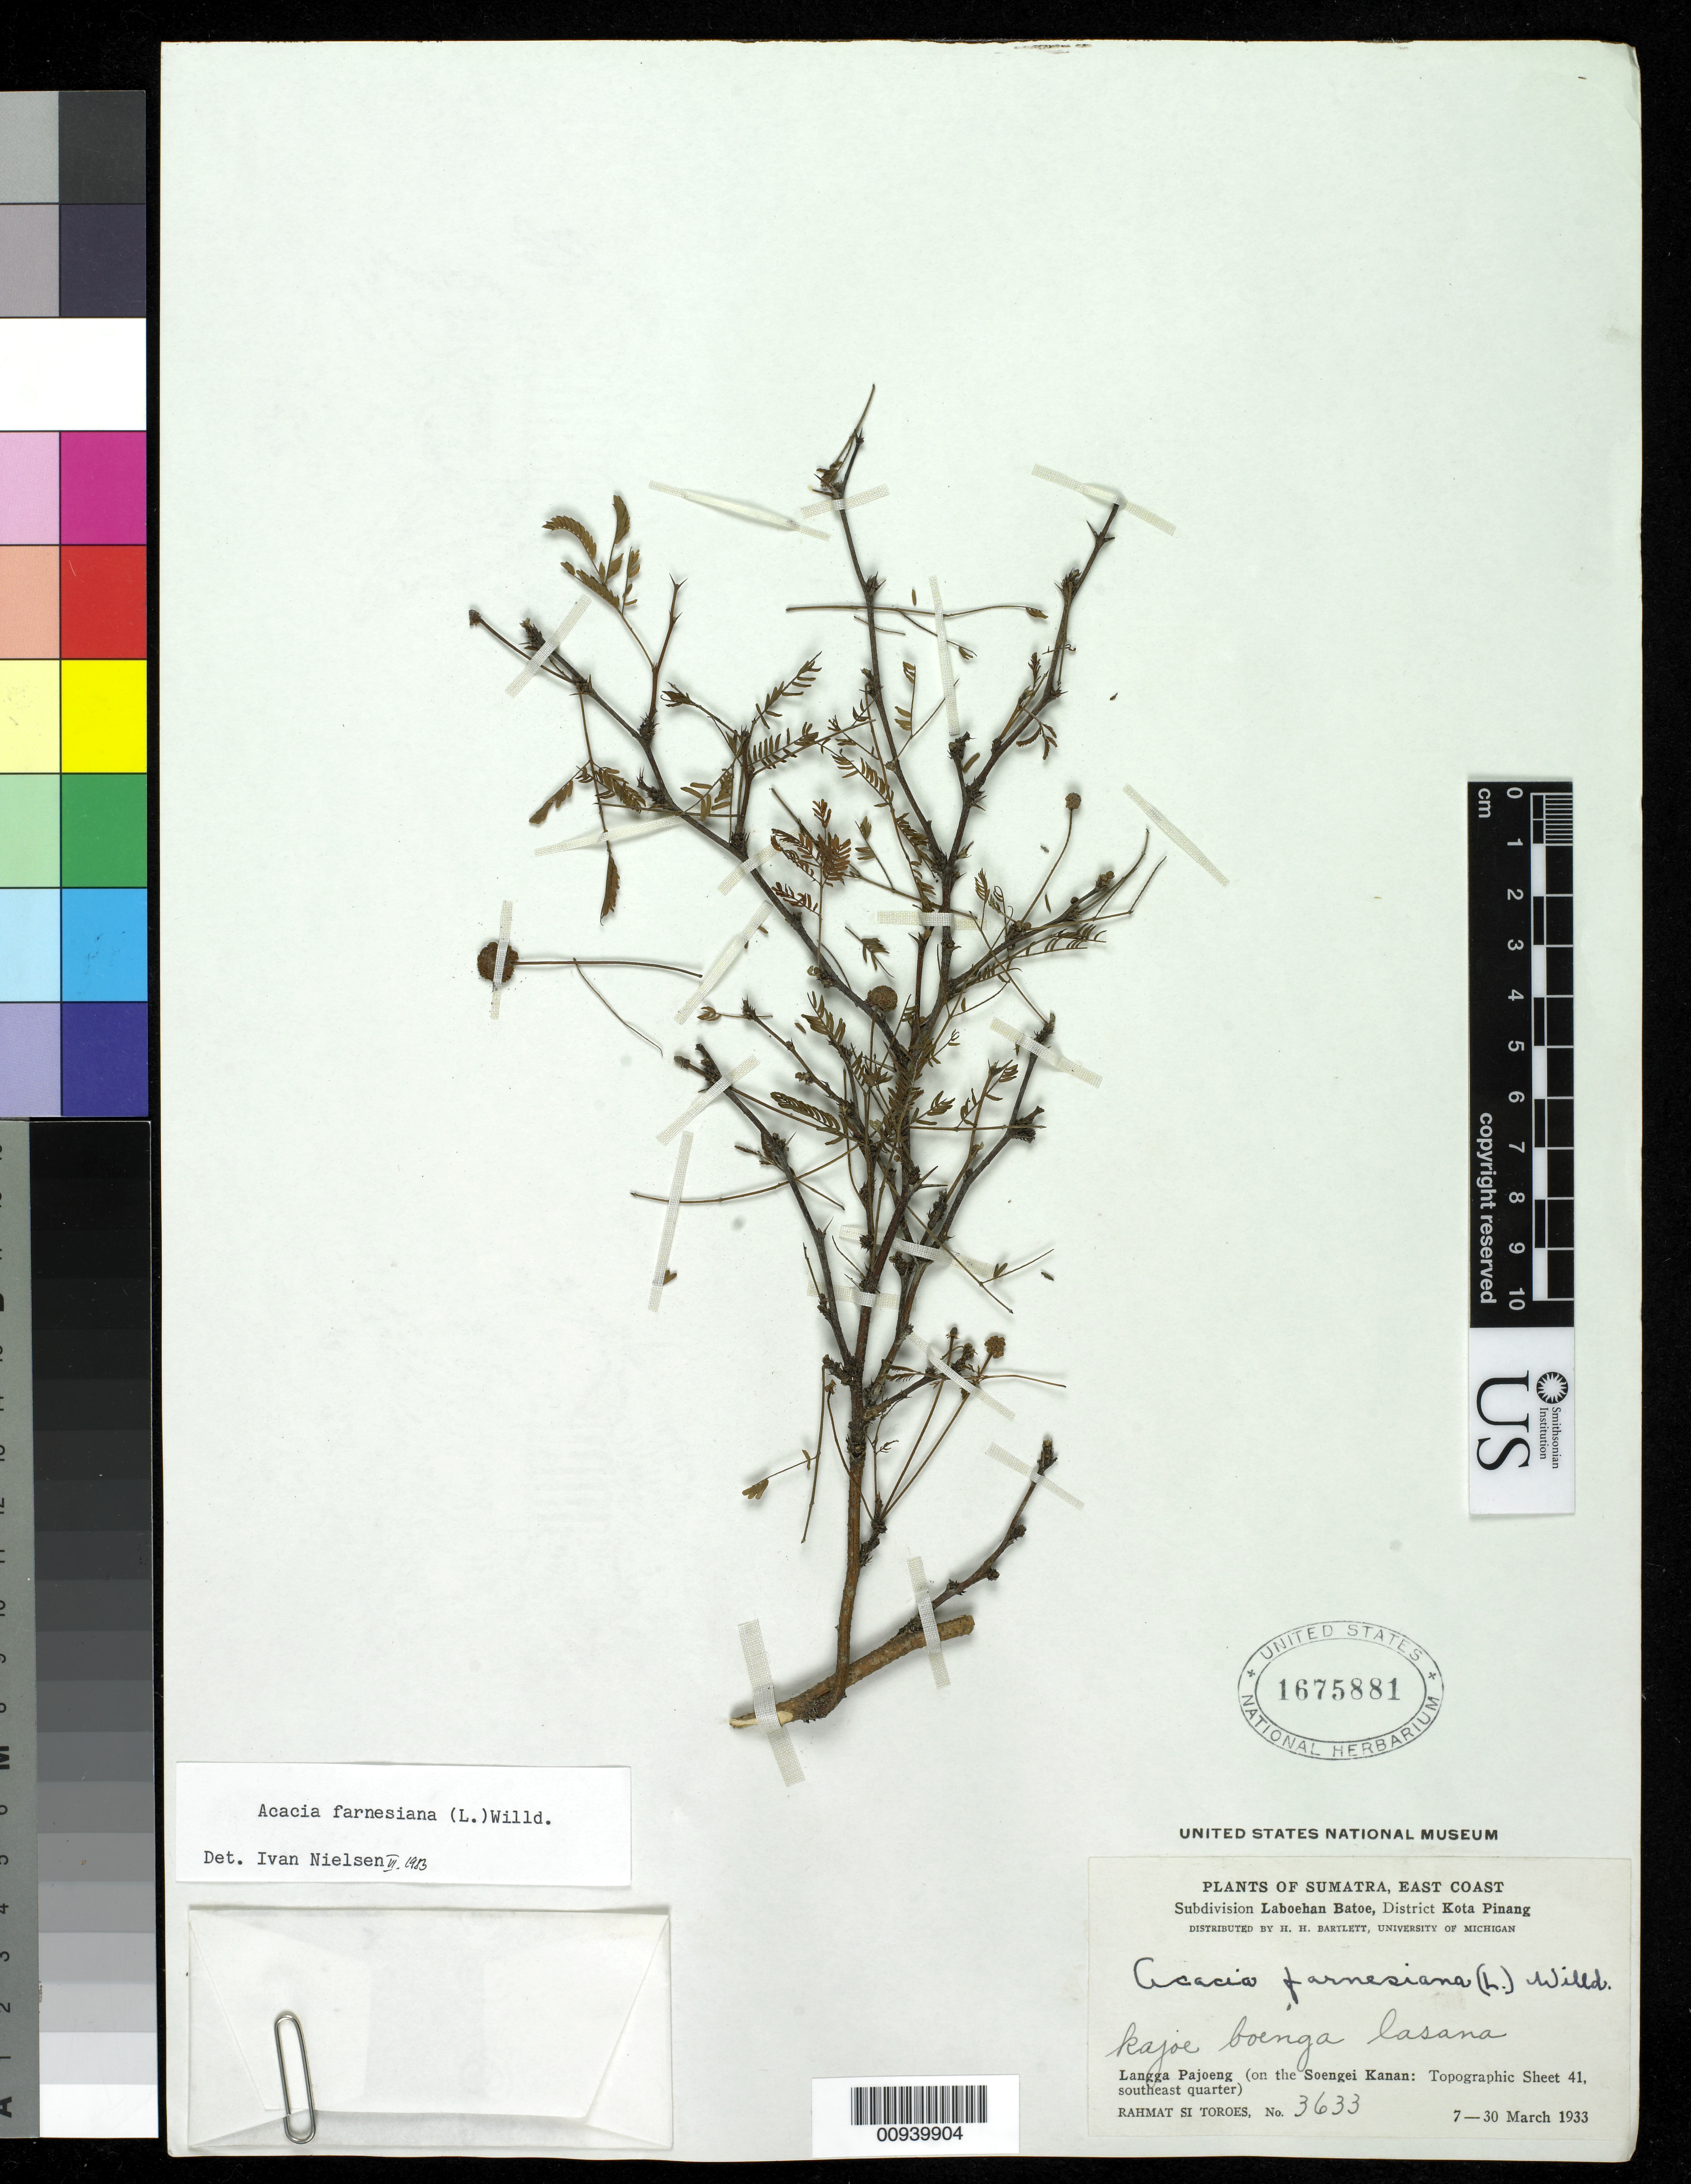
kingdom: Plantae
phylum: Tracheophyta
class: Magnoliopsida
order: Fabales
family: Fabaceae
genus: Vachellia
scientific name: Vachellia farnesiana var. farnesiana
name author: (L.) Wight & Arn.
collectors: Rahmat Si Boeea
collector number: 3633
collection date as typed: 07 Mar 1933 to 30 Mar 1933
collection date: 1933-03-07/1933-03-30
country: Indonesia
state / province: Sumatra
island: Sumatra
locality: Subdivision Laboehan Batoe, District Kota Pinang, Langga Pajoeng (on Soengei Kanan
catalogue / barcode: US 1675881